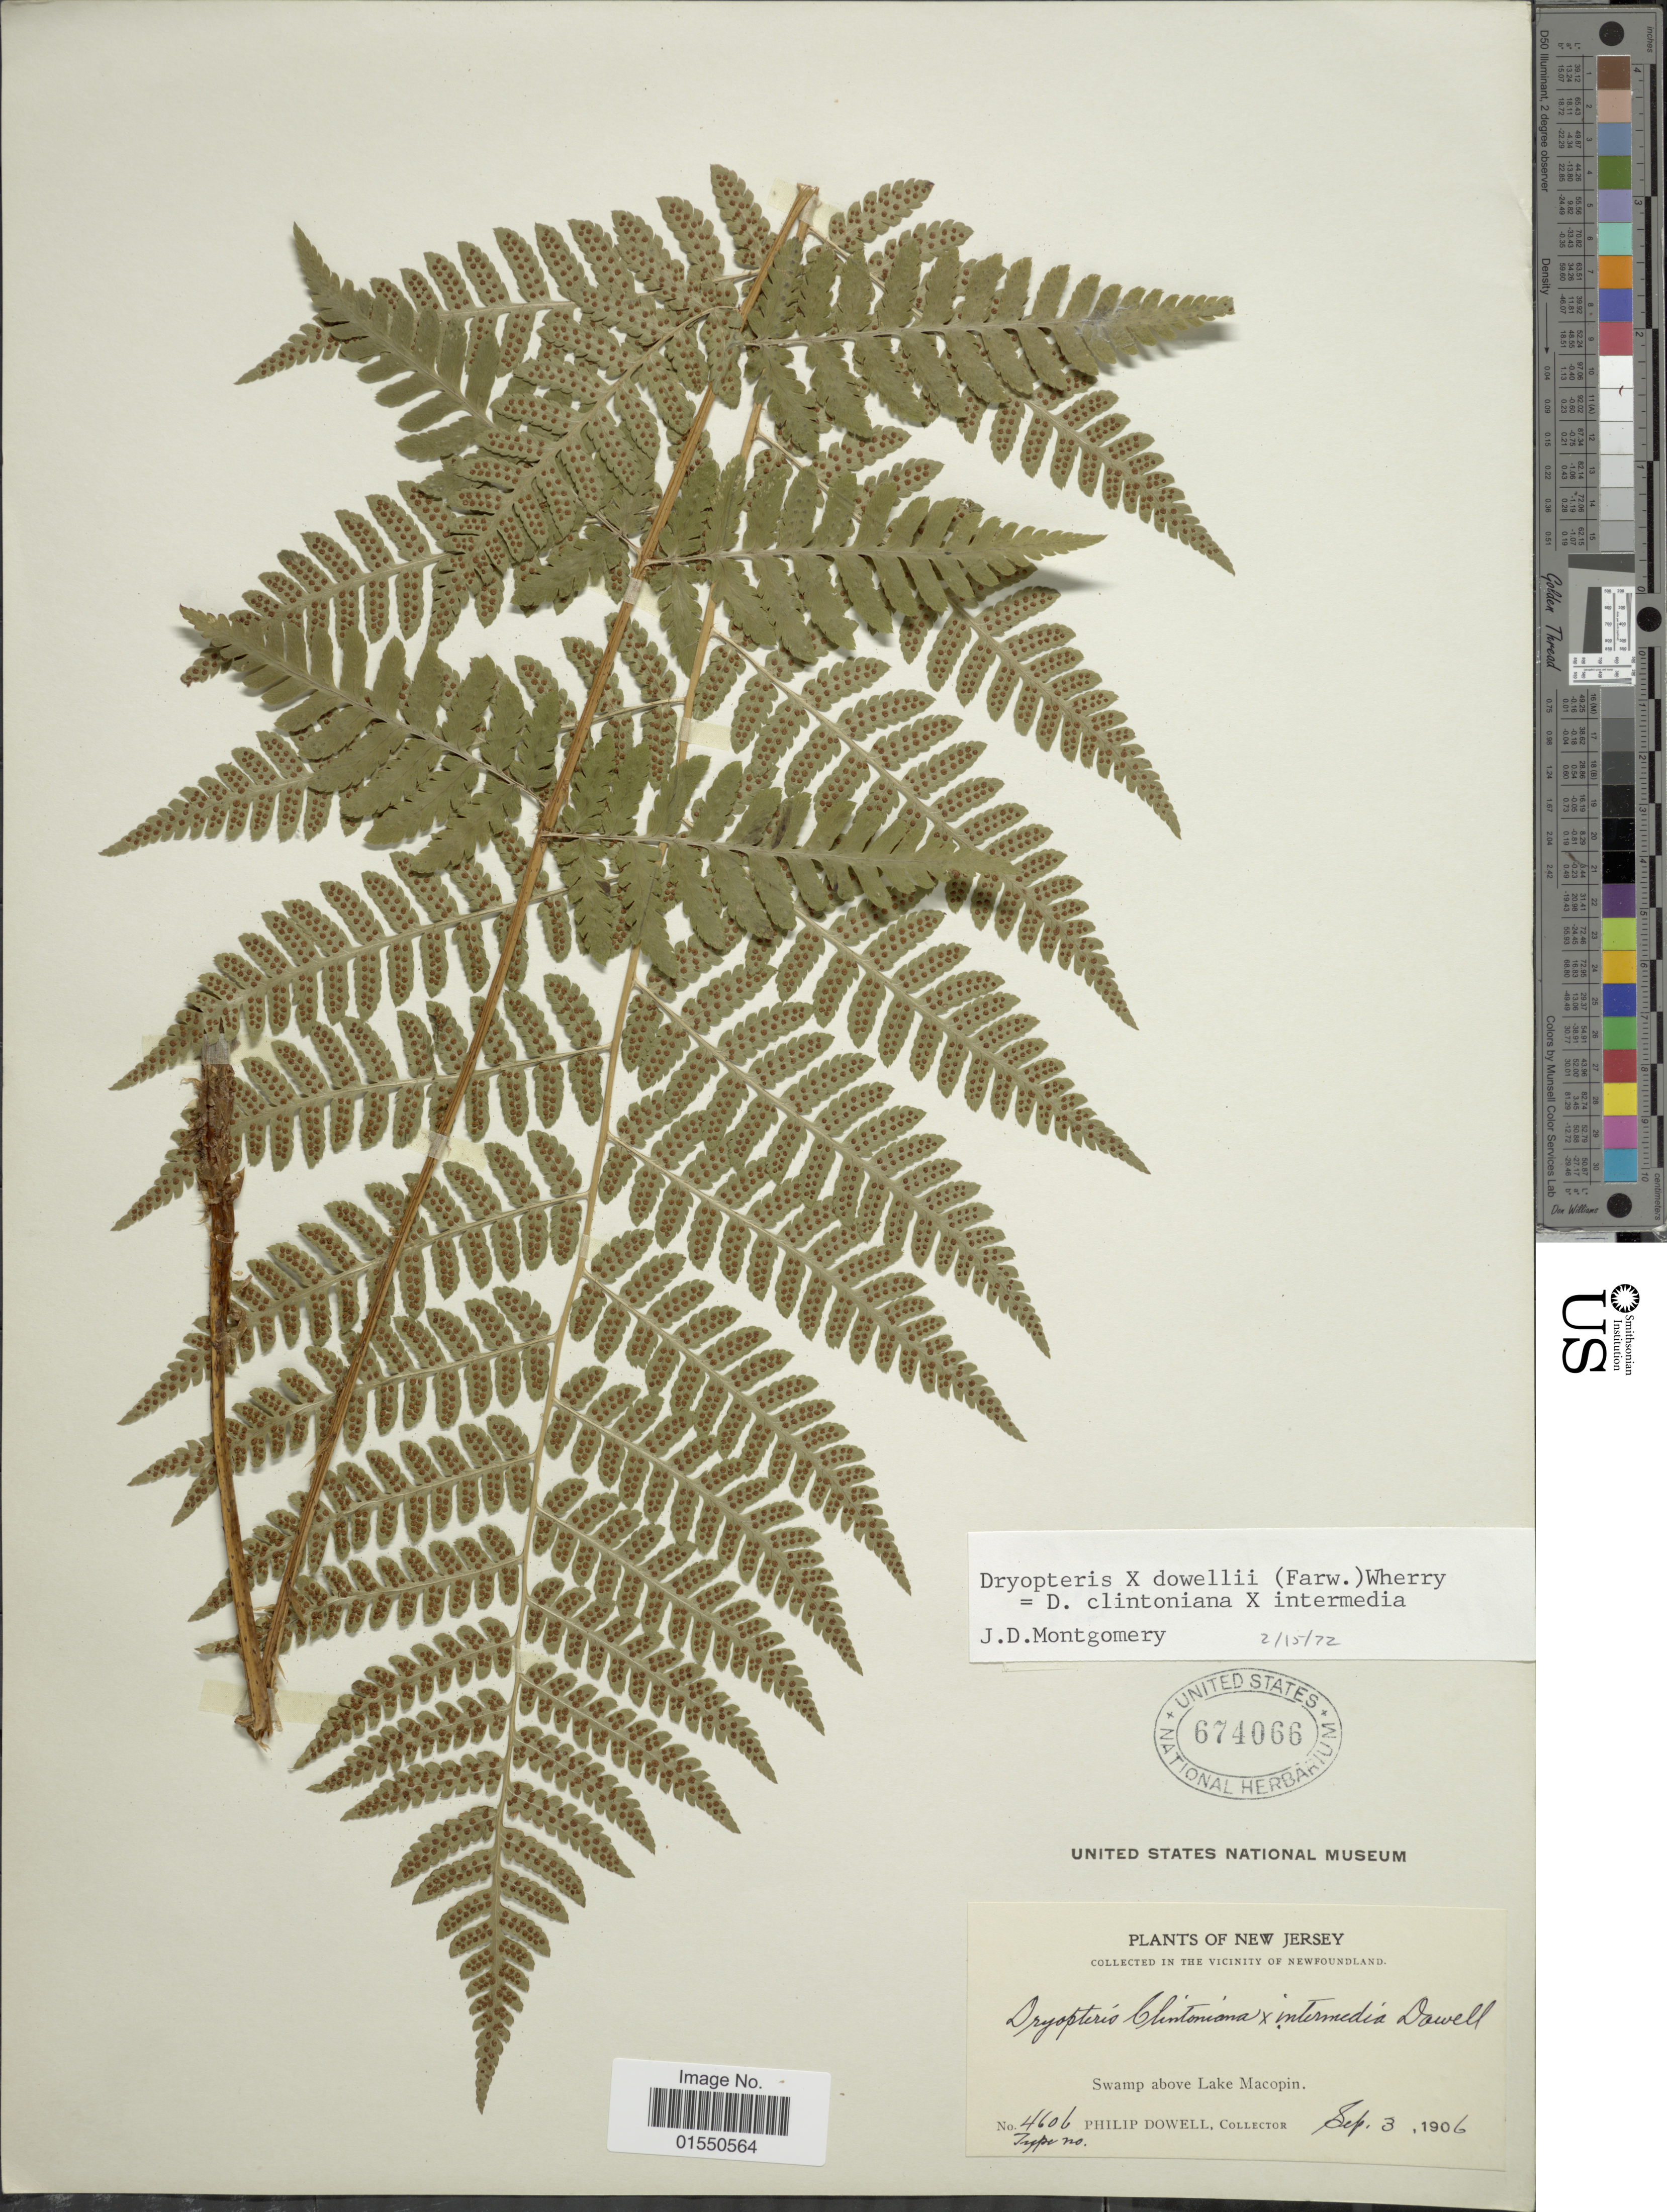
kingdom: Plantae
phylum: Tracheophyta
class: Polypodiopsida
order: Polypodiales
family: Dryopteridaceae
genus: Dryopteris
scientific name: Dryopteris x dowellii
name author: (Farw.) Wherry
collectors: P. Dowell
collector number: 4606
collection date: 1906-09-03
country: United States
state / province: New Jersey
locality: Vicinity of Newfoundland, Swamp above Lake Macopin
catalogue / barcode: US 674066